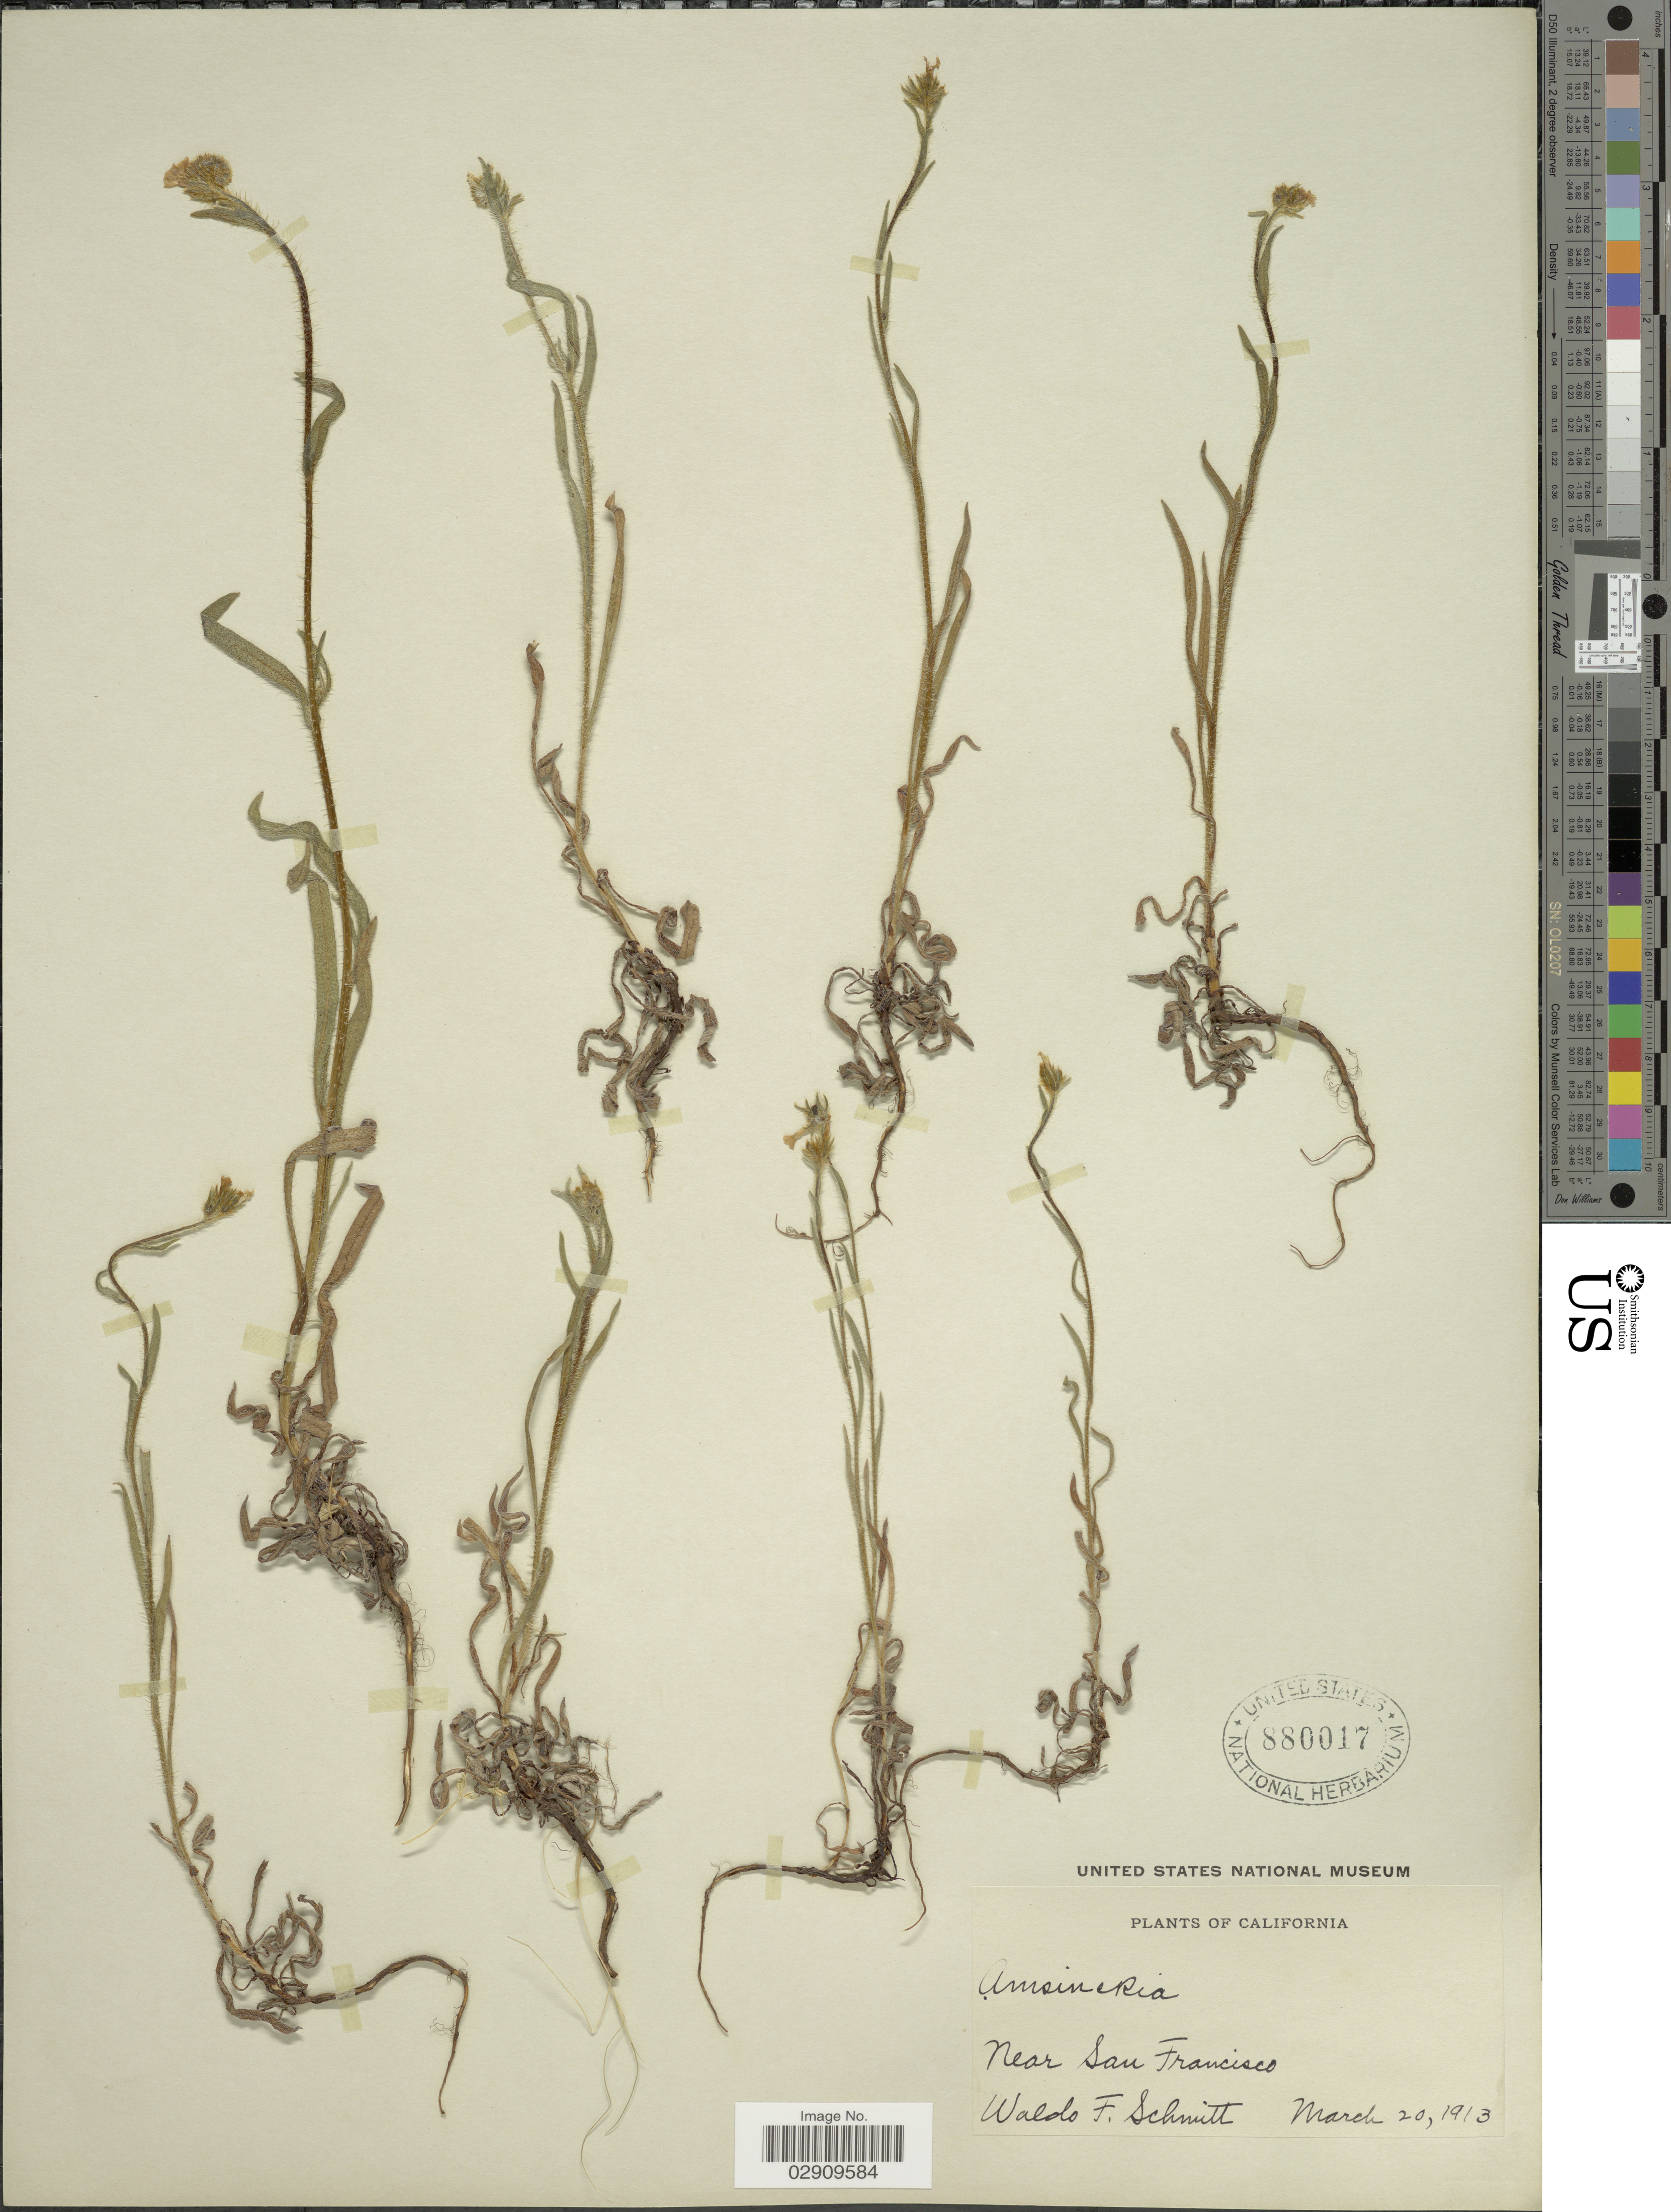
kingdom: Plantae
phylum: Tracheophyta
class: Magnoliopsida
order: Boraginales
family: Boraginaceae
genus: Amsinckia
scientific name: Amsinckia sp.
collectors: W. F. Schmitt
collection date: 1913-03-20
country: United States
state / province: California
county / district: San Francisco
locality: Near San Francisco.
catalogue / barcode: US 880017